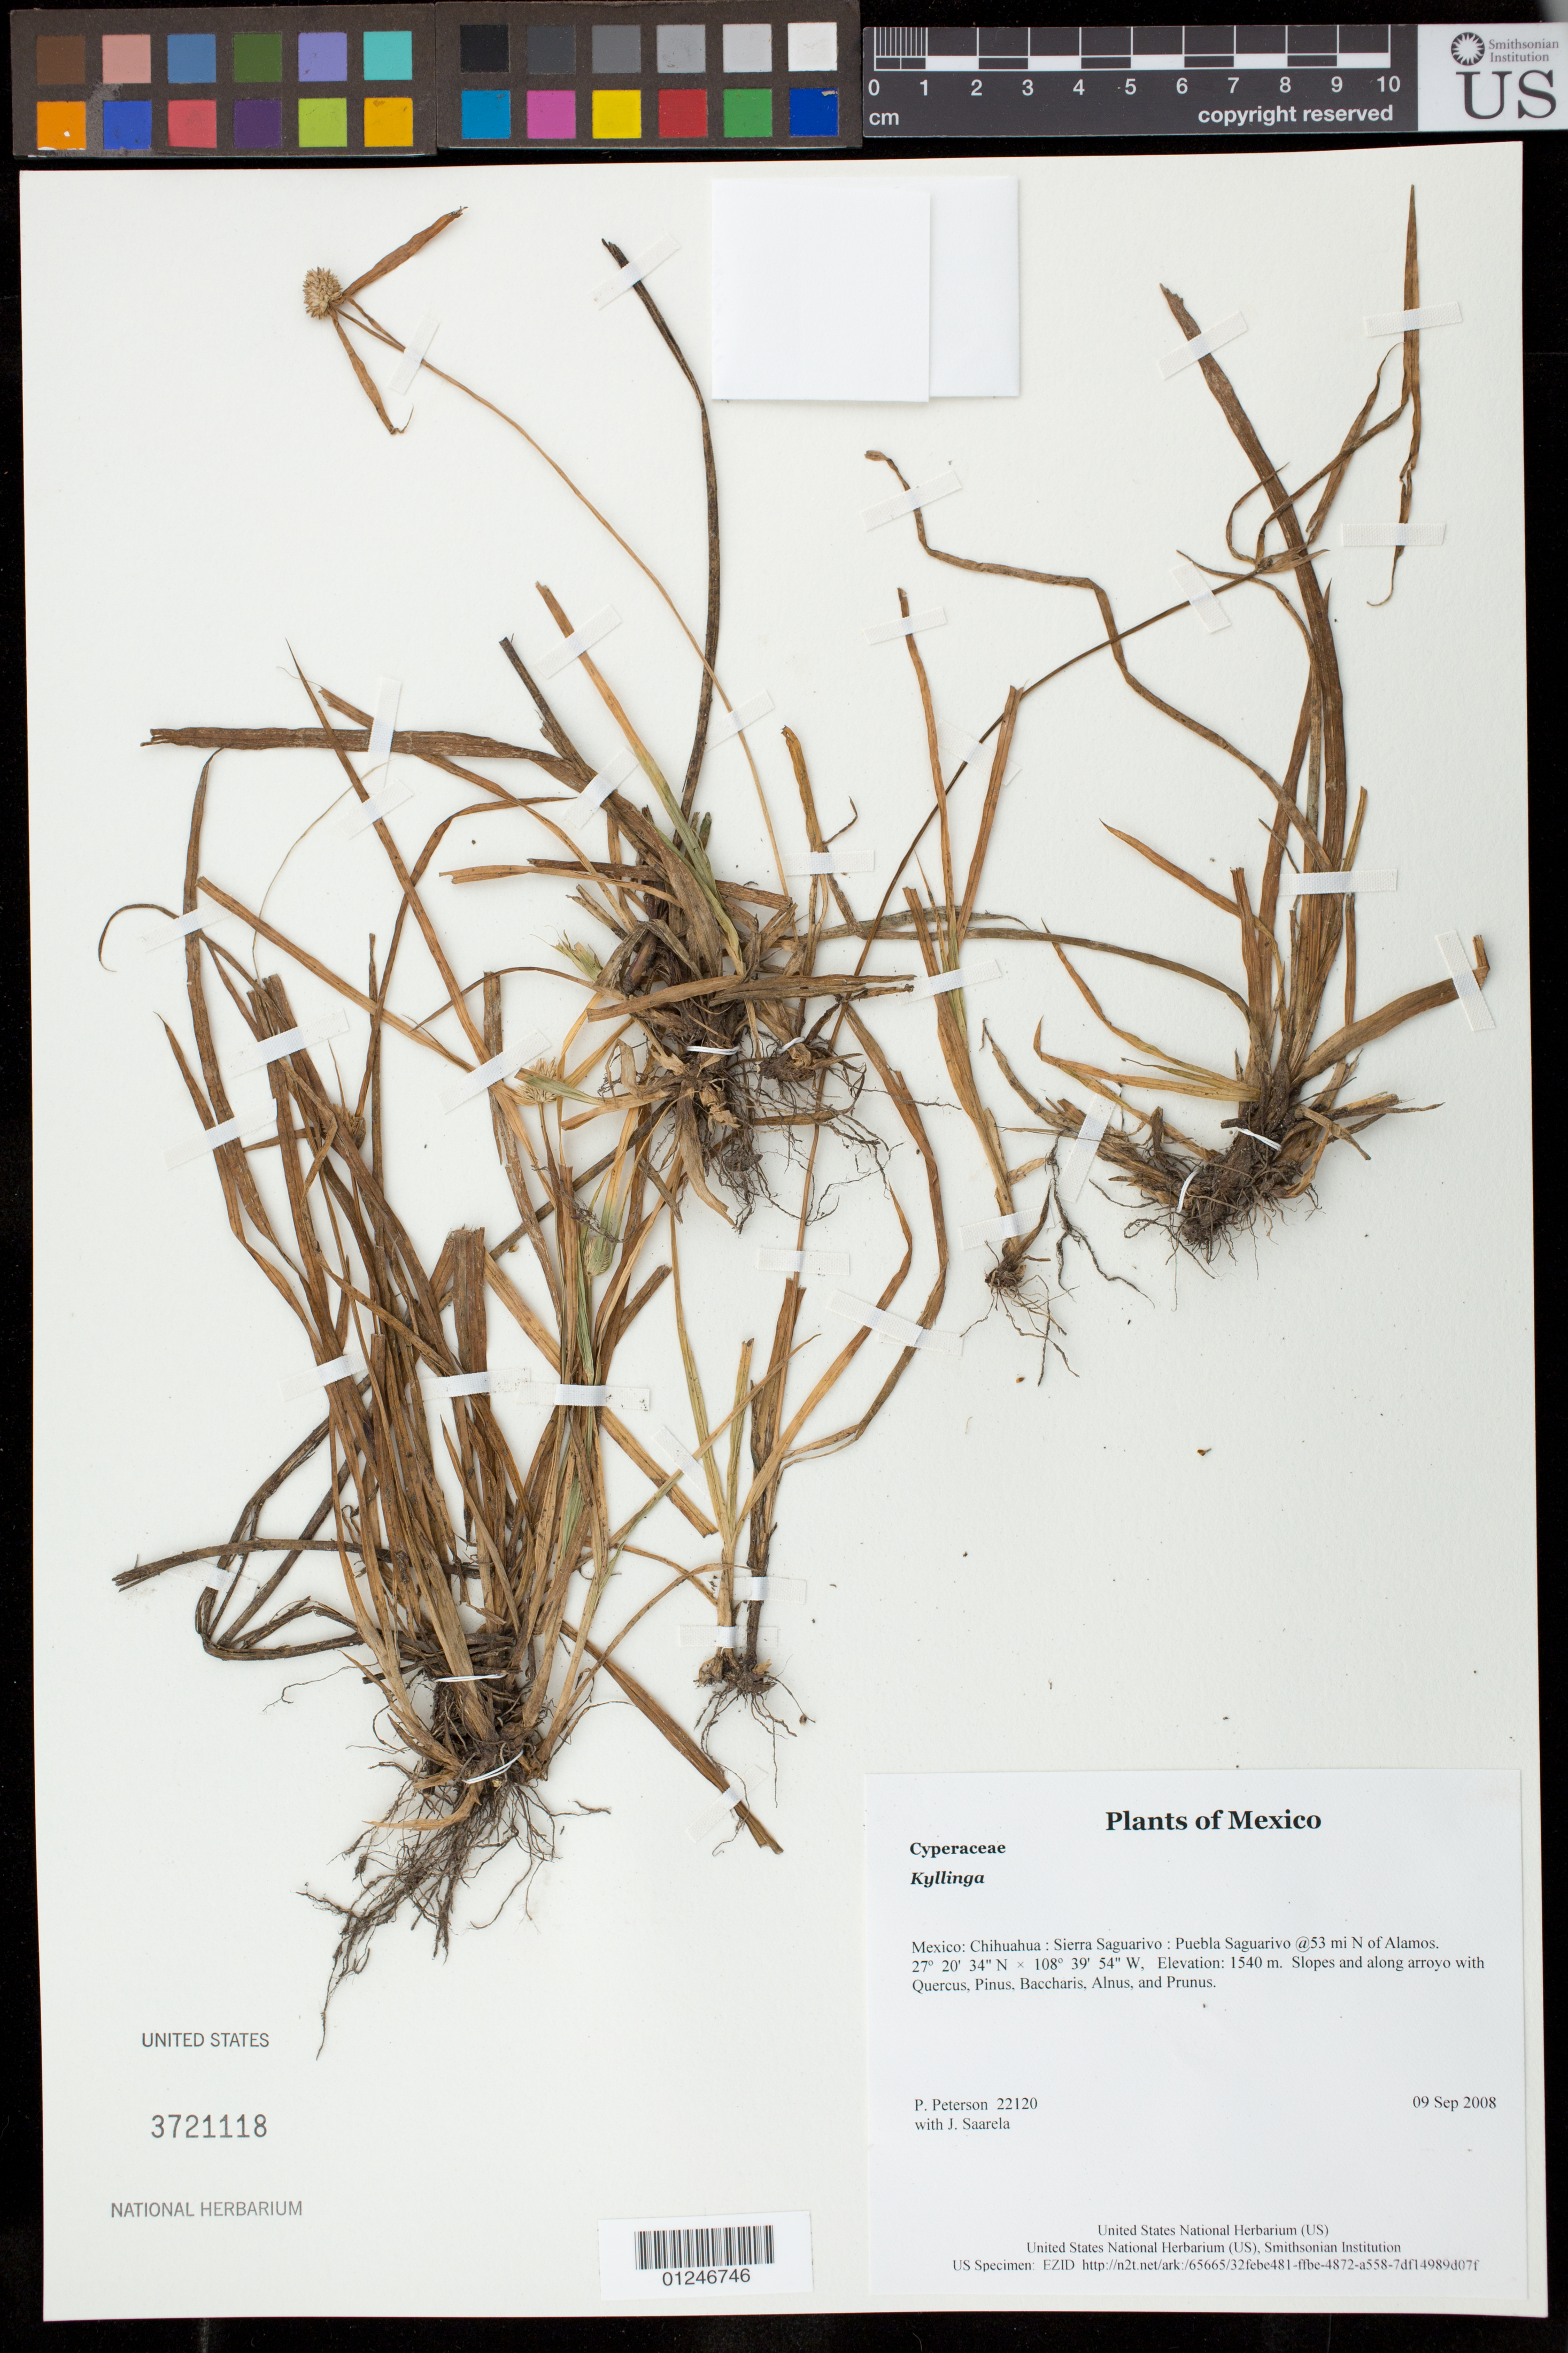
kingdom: Plantae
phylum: Tracheophyta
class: Liliopsida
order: Poales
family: Cyperaceae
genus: Cyperus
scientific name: Cyperus sesquiflorus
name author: (Torr.) Mattf. & Kük.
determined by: Strong, Mark T., (BOT), Smithsonian Institution - National Museum of Natural History (UNITED STATES)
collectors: P. M. Peterson & J. Saarela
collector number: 22120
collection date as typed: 09 Sep 2008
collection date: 2008-09-09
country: Mexico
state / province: Chihuahua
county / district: Sierra Saguarivo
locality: Puebla Saguarivo @53 mi N of Alamos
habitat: Slopes and along arroyo with Quercus, Pinus, Baccharis, Alnus, and Prunus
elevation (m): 1540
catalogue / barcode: US 3721118